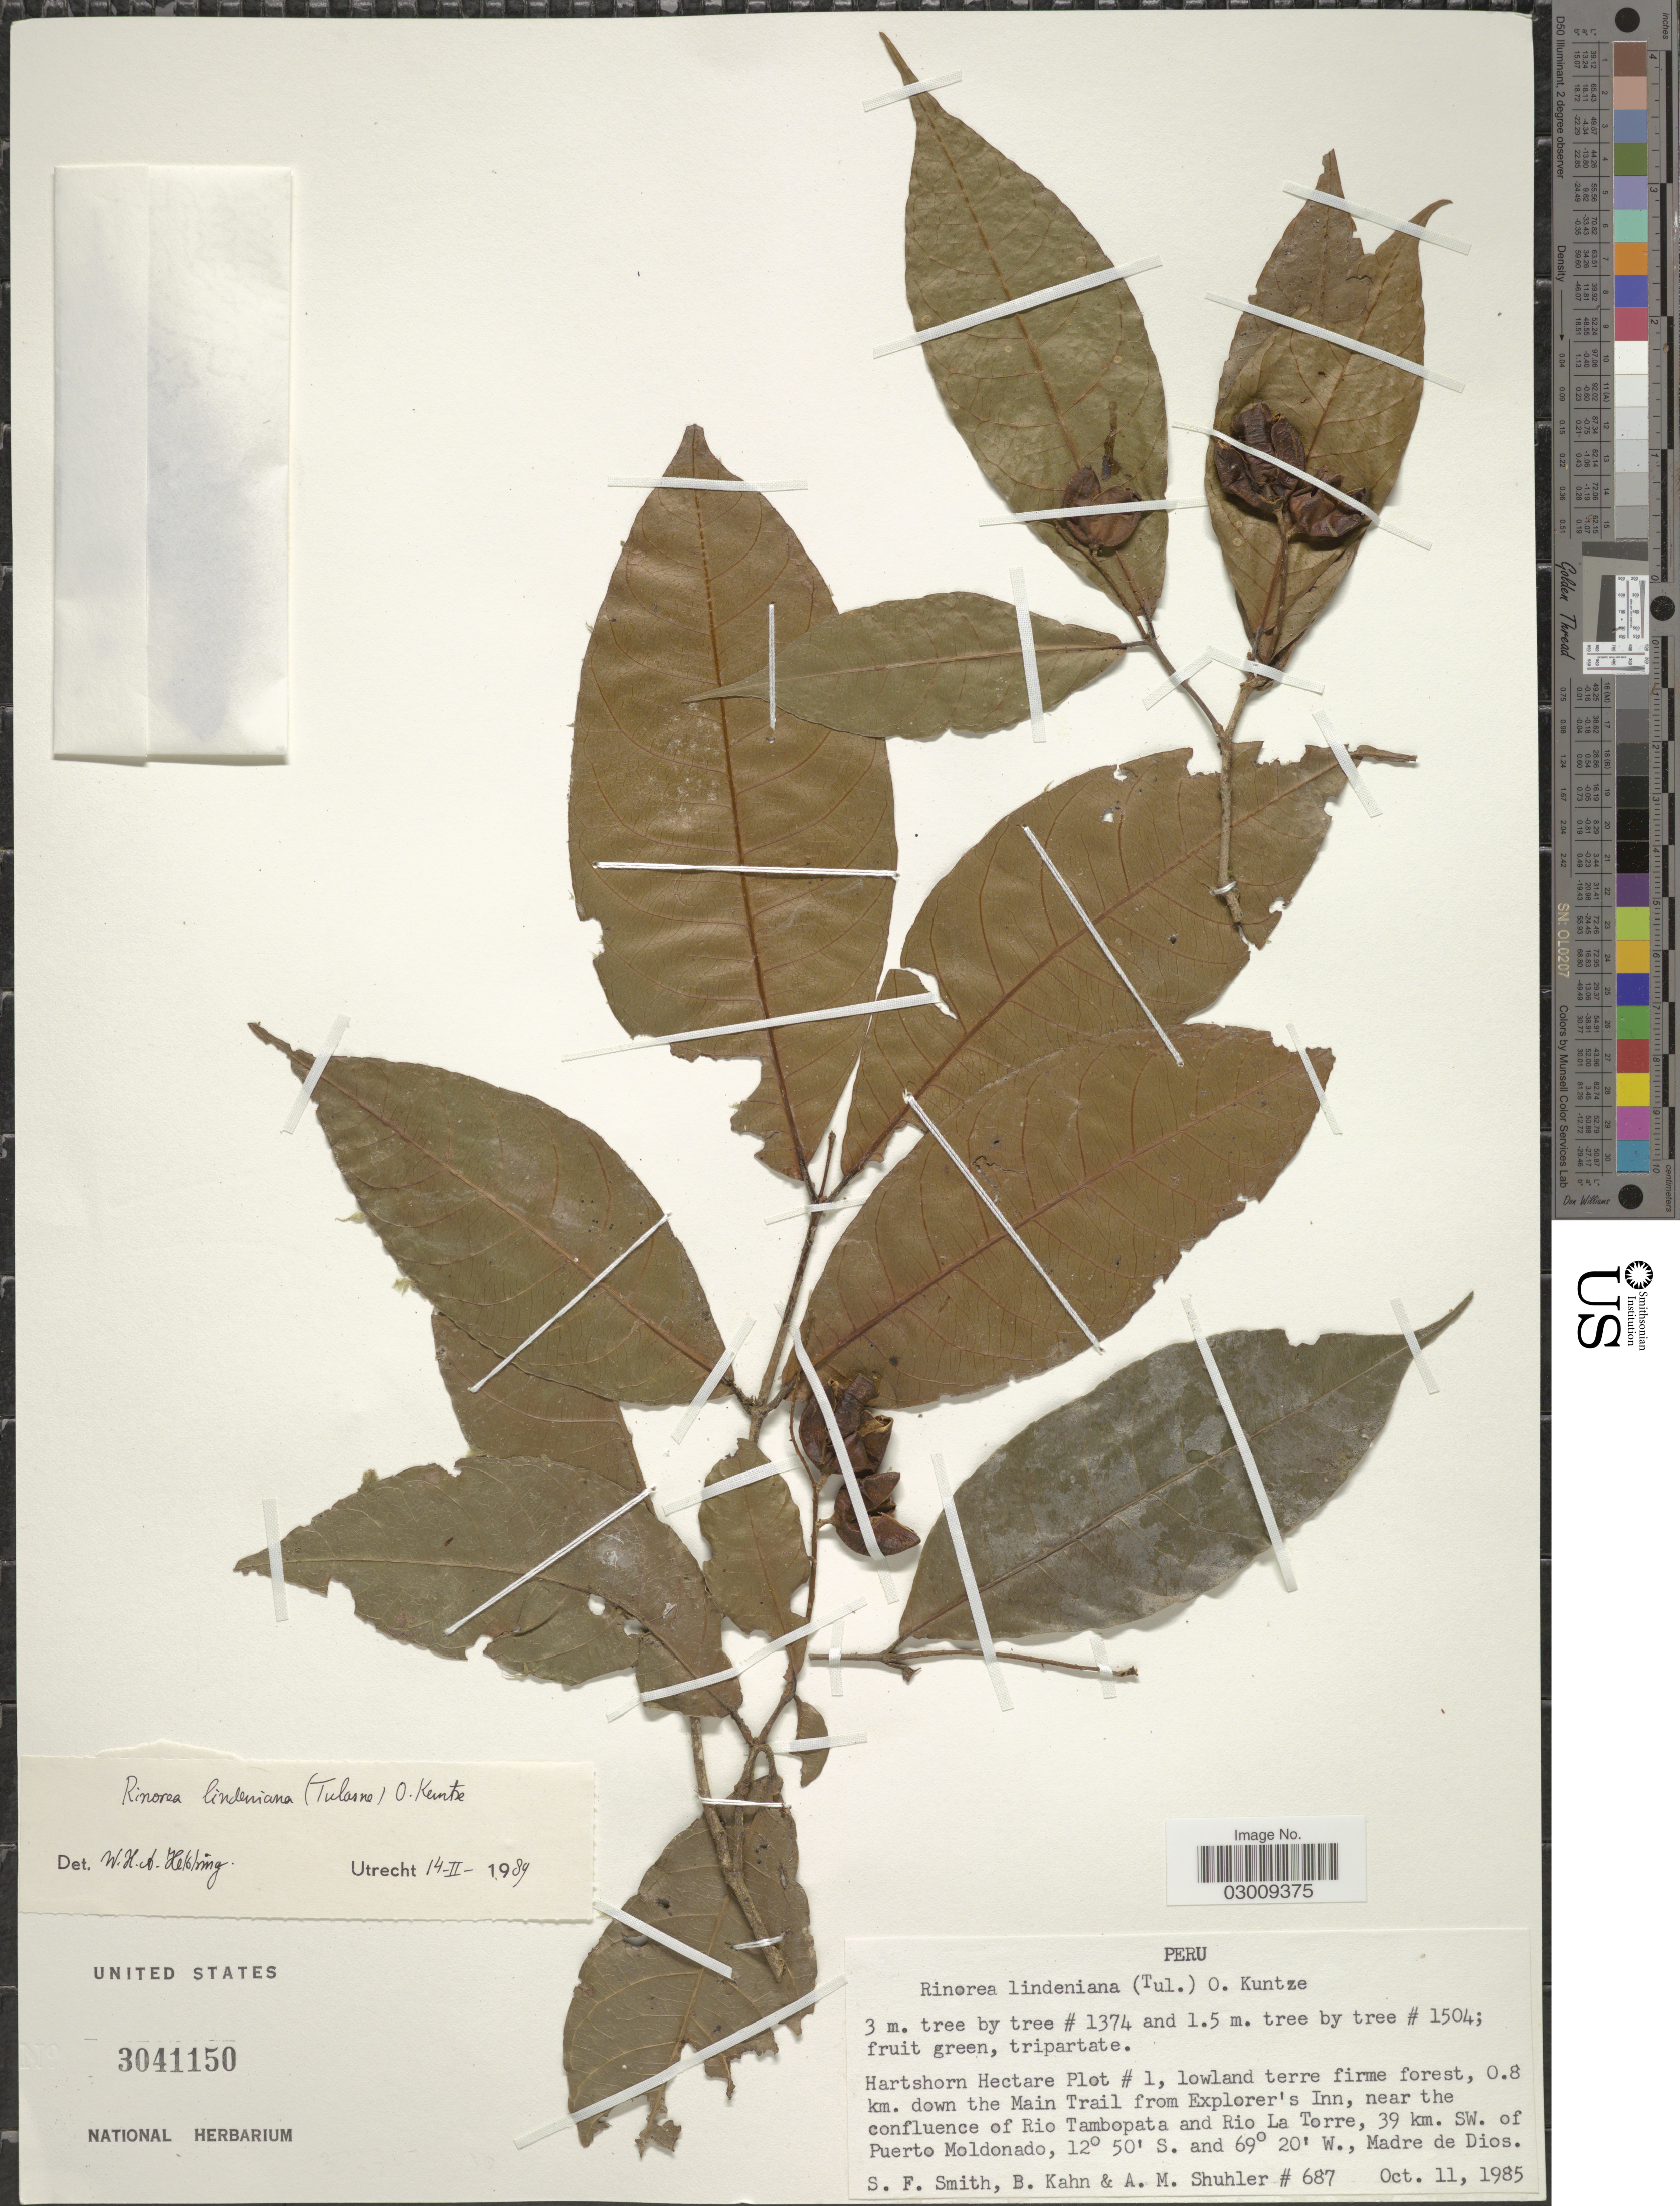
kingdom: Plantae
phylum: Tracheophyta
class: Magnoliopsida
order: Malpighiales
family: Violaceae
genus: Rinorea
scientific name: Rinorea lindeniana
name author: (Tul.) Kuntze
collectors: S.F. Smith, B. Kahn & A. Shuhler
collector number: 687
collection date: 1985-10-11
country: Peru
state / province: Madre de Dios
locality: Hartshorn Hectare Plot # 1, lowland terre firme forest, 0.8 km. down the Main Trail from Explorer's Inn, near the confluence of Rio Tambopata and Rio La Torre, 39 km. SW. of Puerto Moldonado, Madre de Dios.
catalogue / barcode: US 3041150